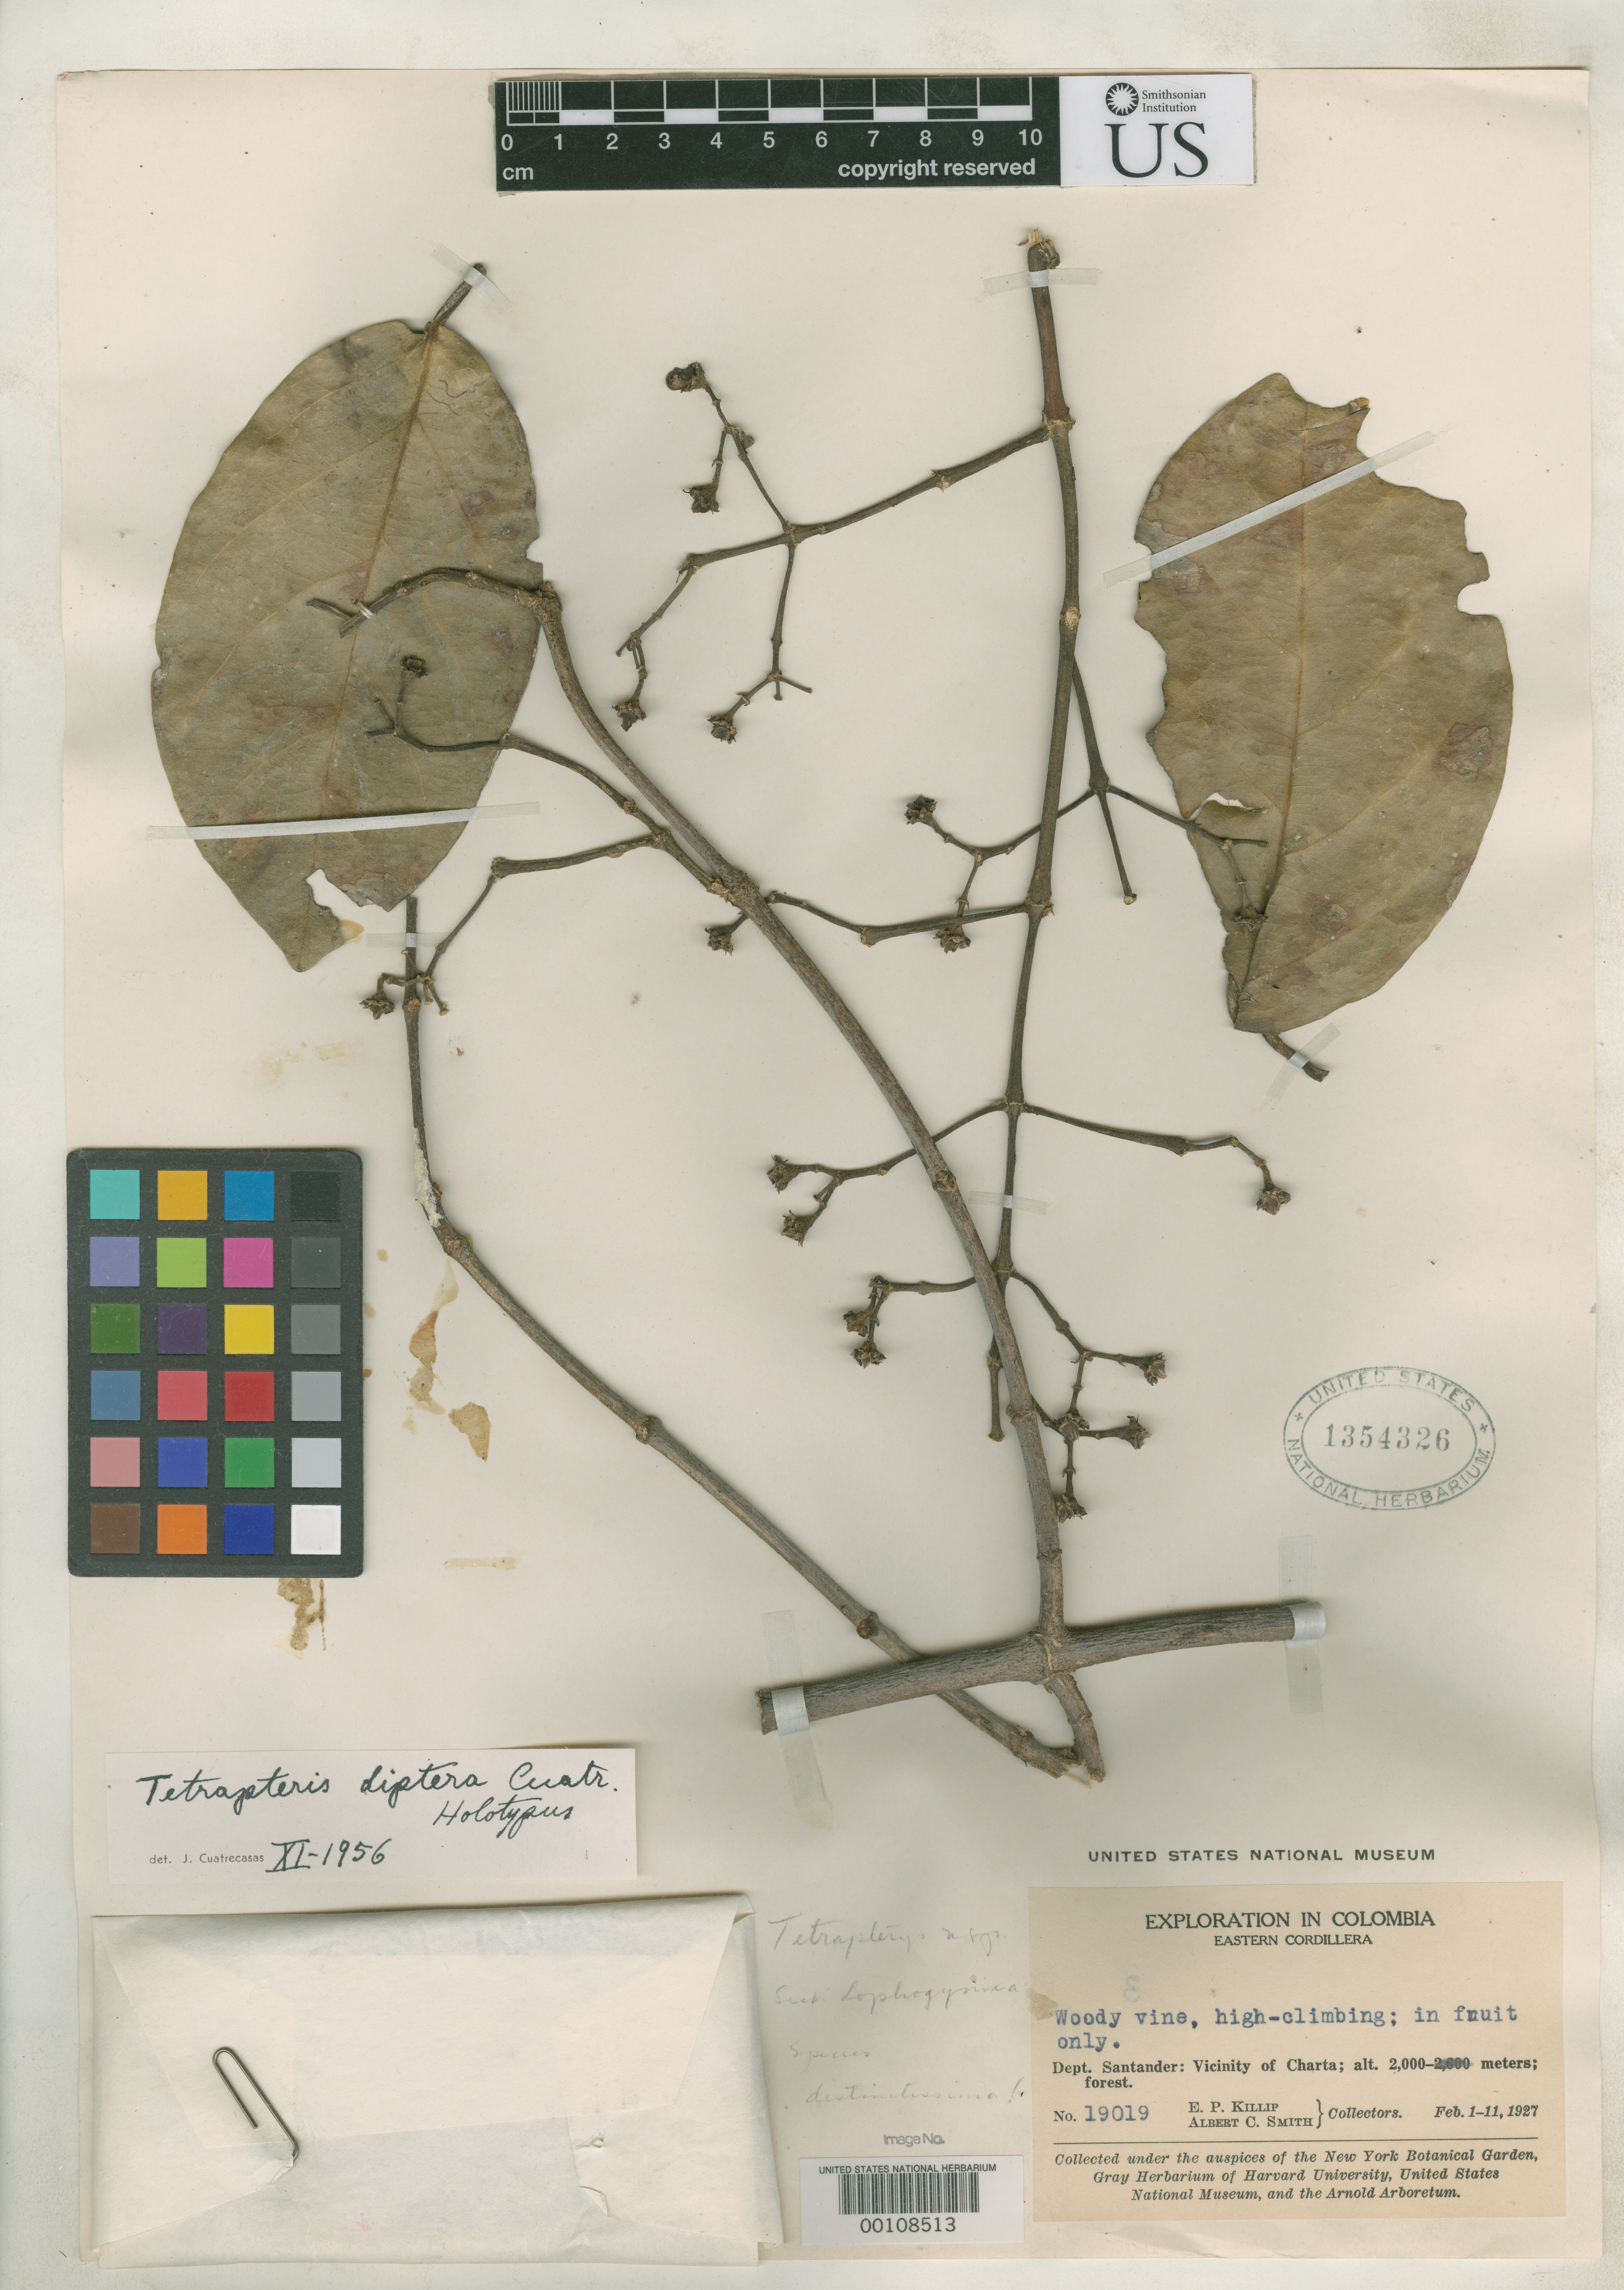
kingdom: Plantae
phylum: Tracheophyta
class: Magnoliopsida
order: Malpighiales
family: Malpighiaceae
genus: Tetrapterys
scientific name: Tetrapterys diptera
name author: Cuatrec.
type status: Holotype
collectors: E. P. Killip & A. C. Smith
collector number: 19019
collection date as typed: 01 Feb 1927 to 11 Feb 1927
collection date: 1927-02-01/1927-02-11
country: Colombia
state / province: Santander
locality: Near Charta.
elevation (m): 2000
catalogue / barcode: US 1354326